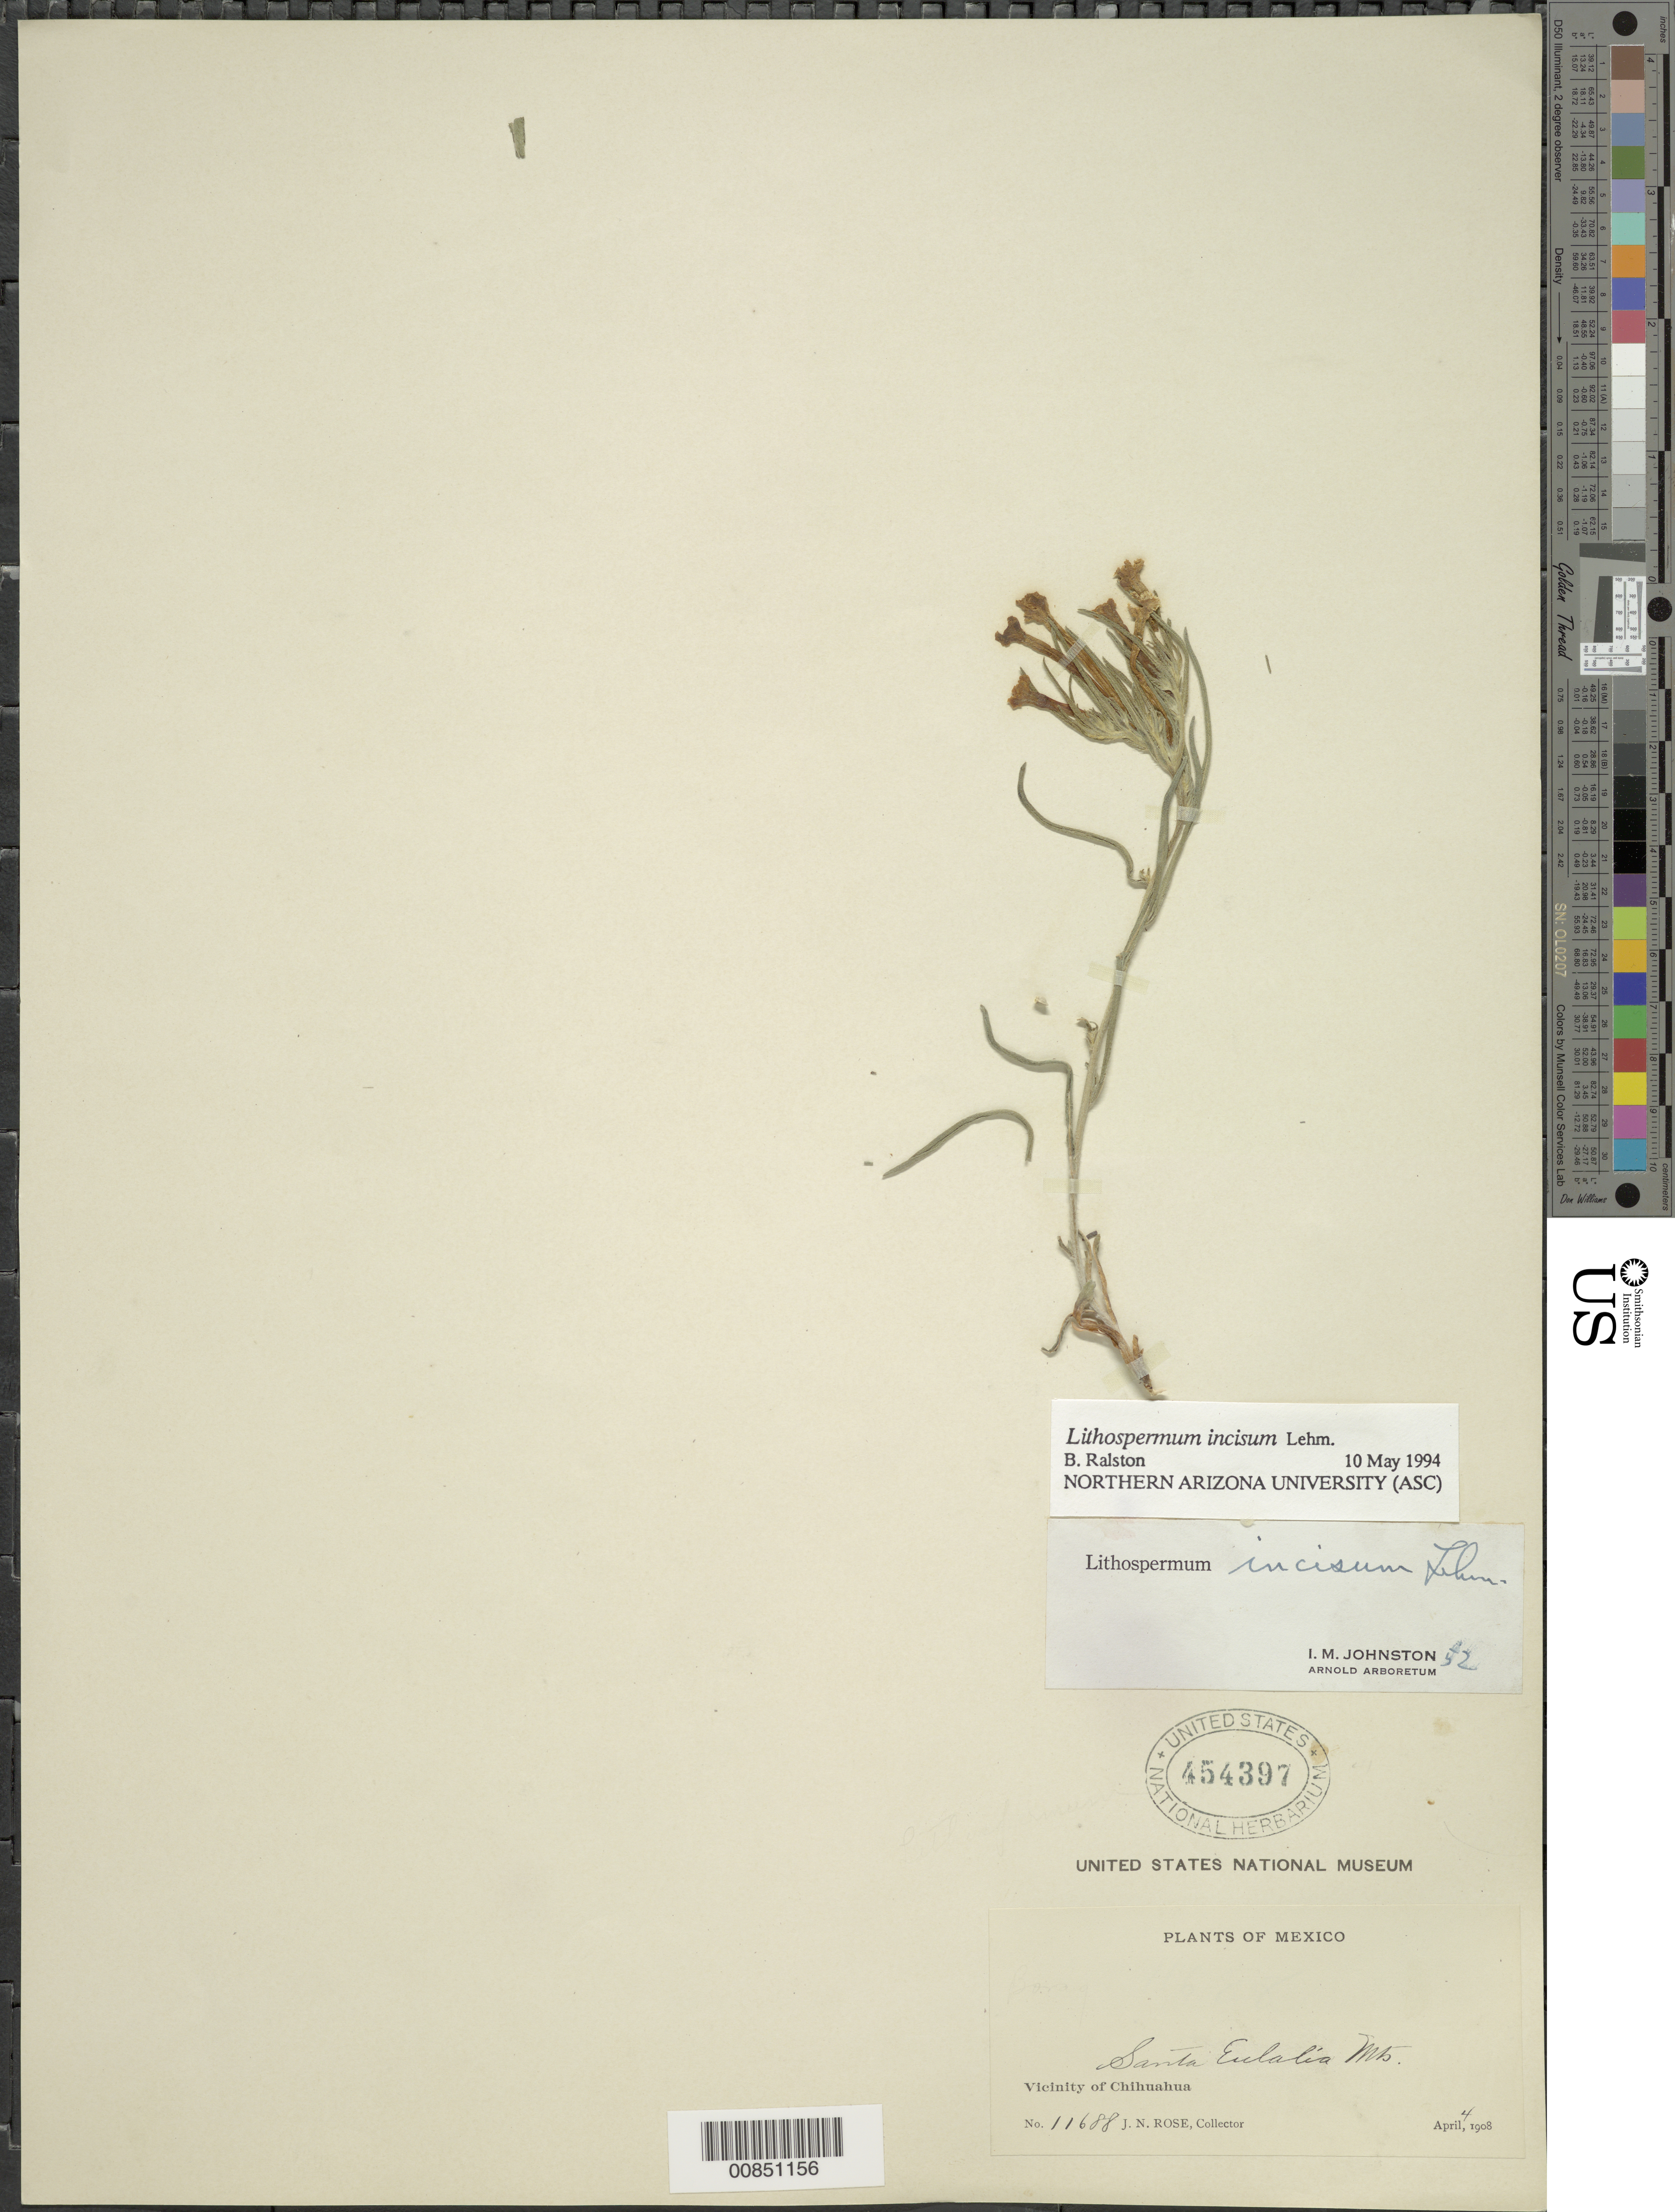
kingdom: Plantae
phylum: Tracheophyta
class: Magnoliopsida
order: Boraginales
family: Boraginaceae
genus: Lithospermum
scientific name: Lithospermum incisum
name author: Lehm.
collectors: J. N. Rose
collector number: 11688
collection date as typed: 04 Apr 1908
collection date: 1908-04-04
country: Mexico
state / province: Chihuahua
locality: Santa Eulalia Mts., vicinity of Chihuahua.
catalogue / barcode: US 454397